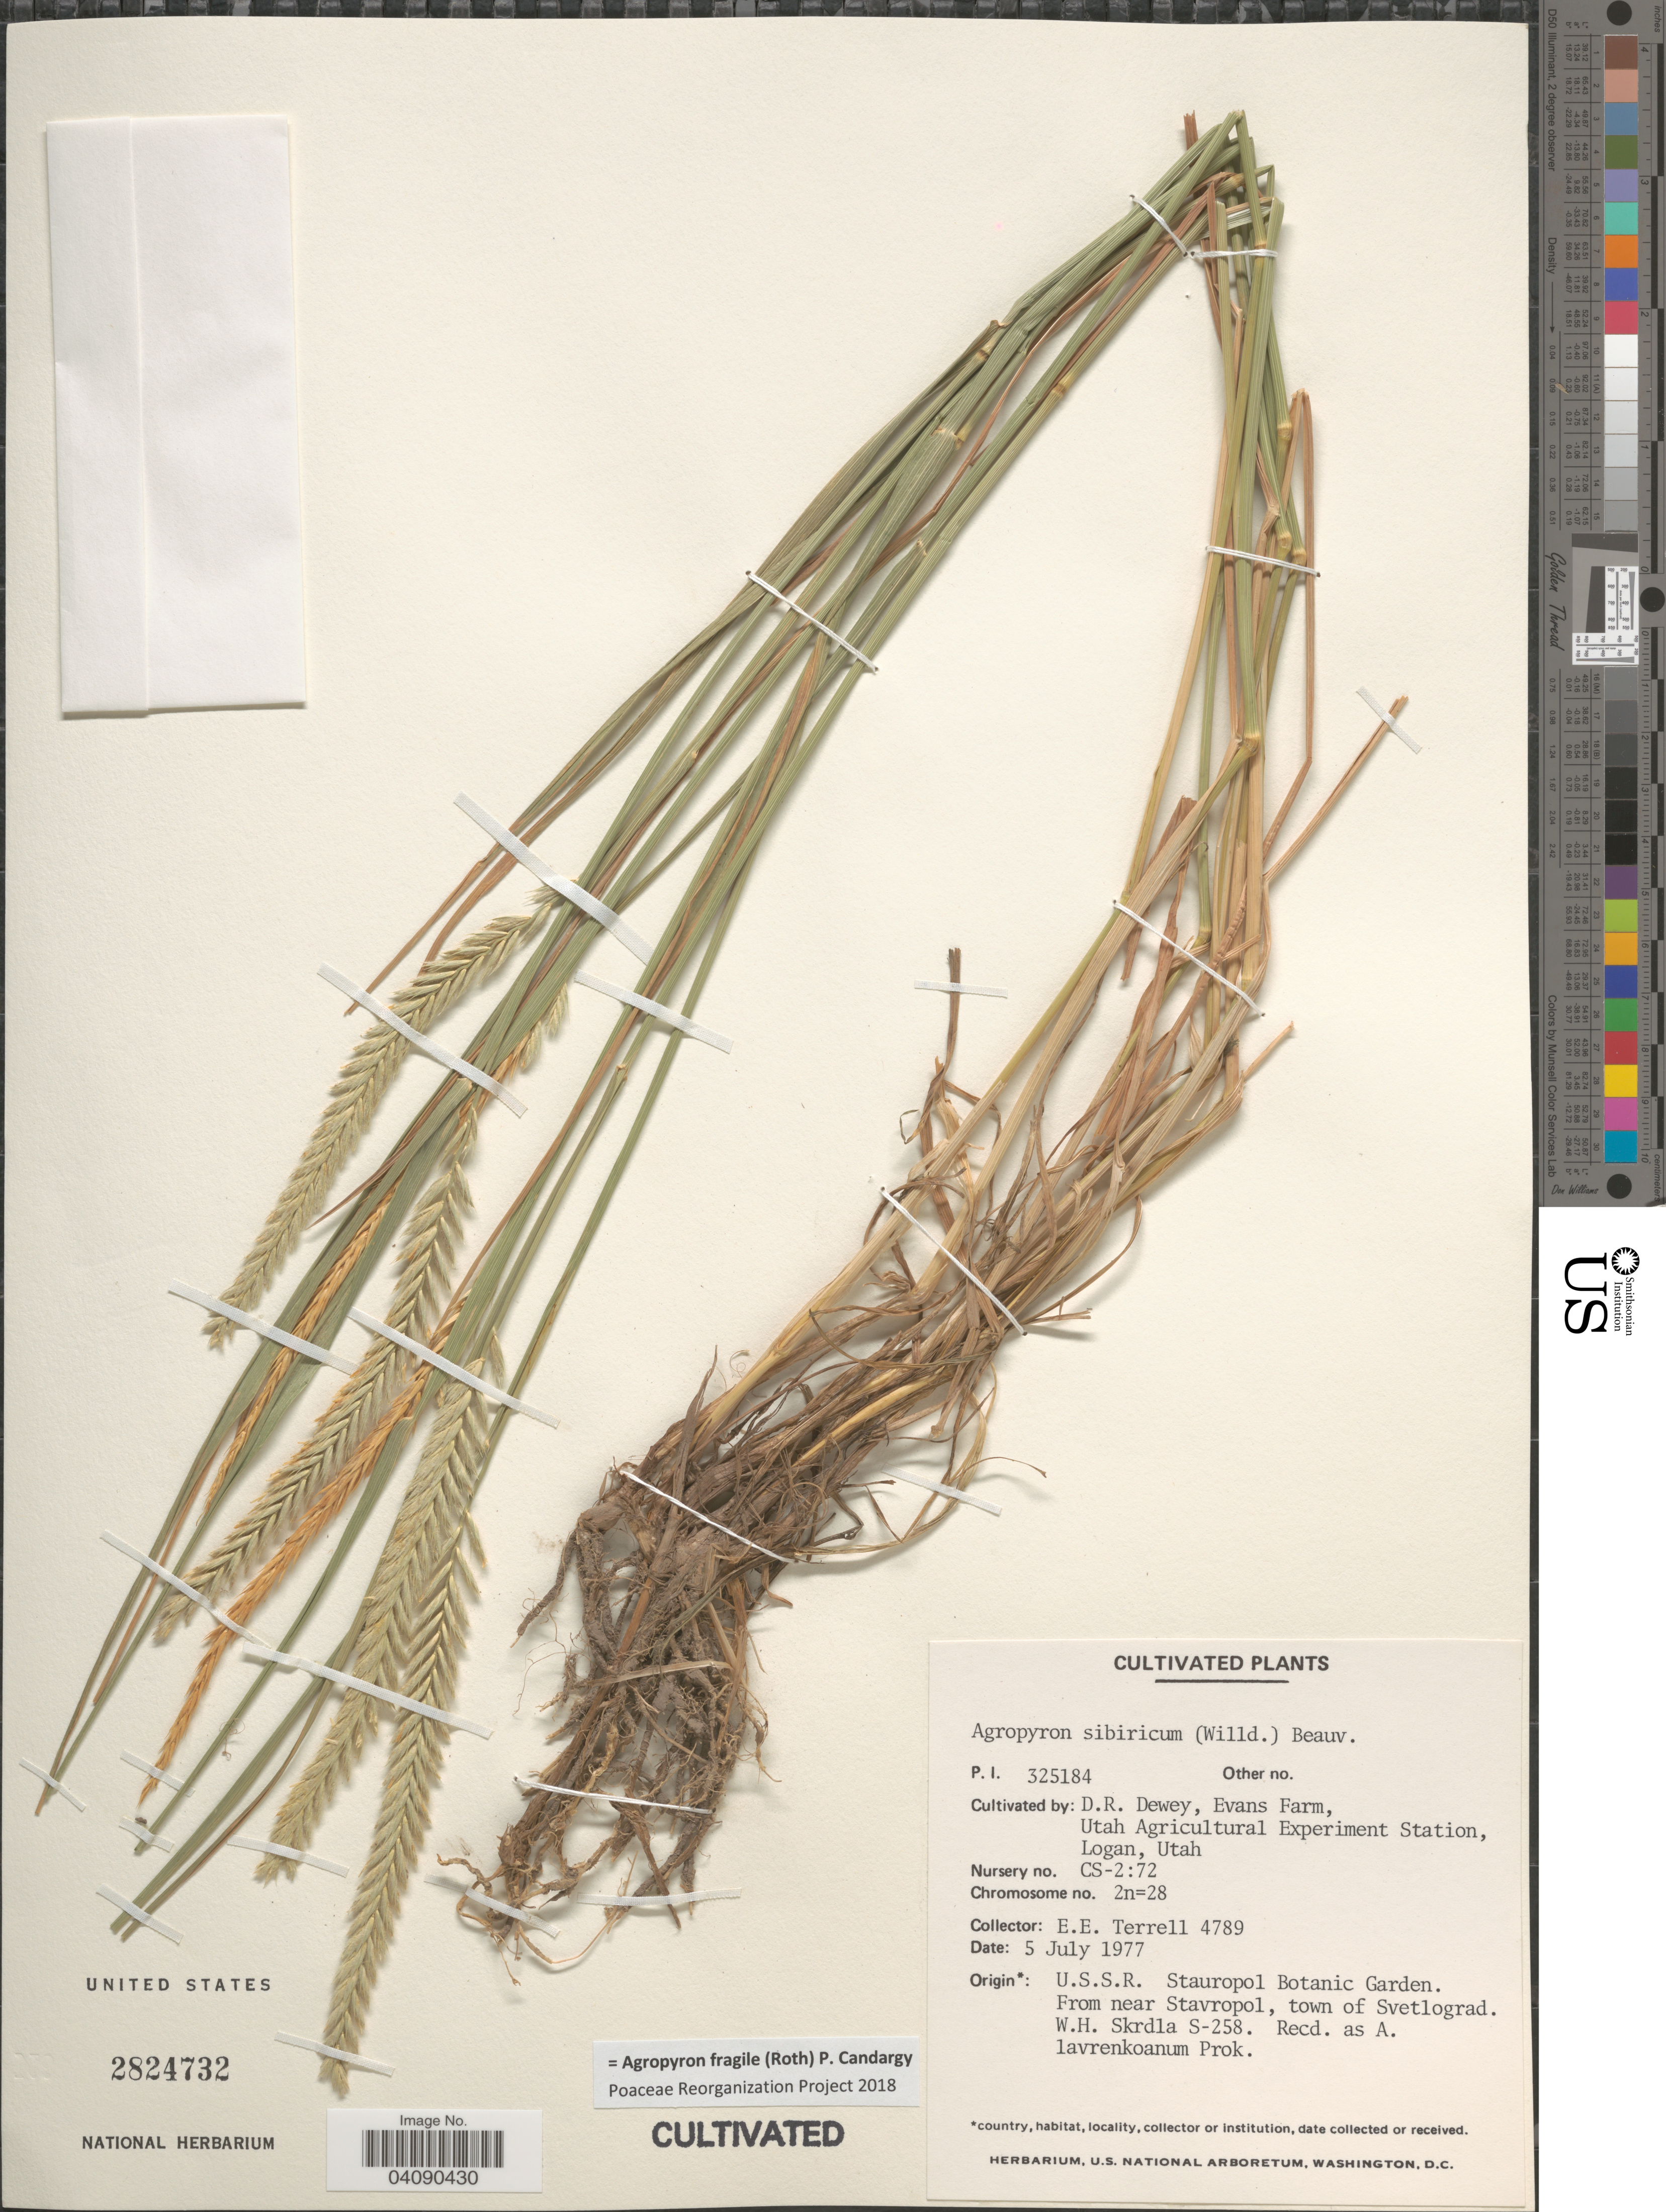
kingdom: Plantae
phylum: Tracheophyta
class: Liliopsida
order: Poales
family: Poaceae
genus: Agropyron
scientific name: Agropyron fragile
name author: (Roth) Candargy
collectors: E. E. Terrell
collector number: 4789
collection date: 1977-07-05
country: United States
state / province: Utah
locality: Evans Farm, Utah Agricultural Experiment Station, Logan. Nursery no. CS-2:72.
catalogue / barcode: US 2824732